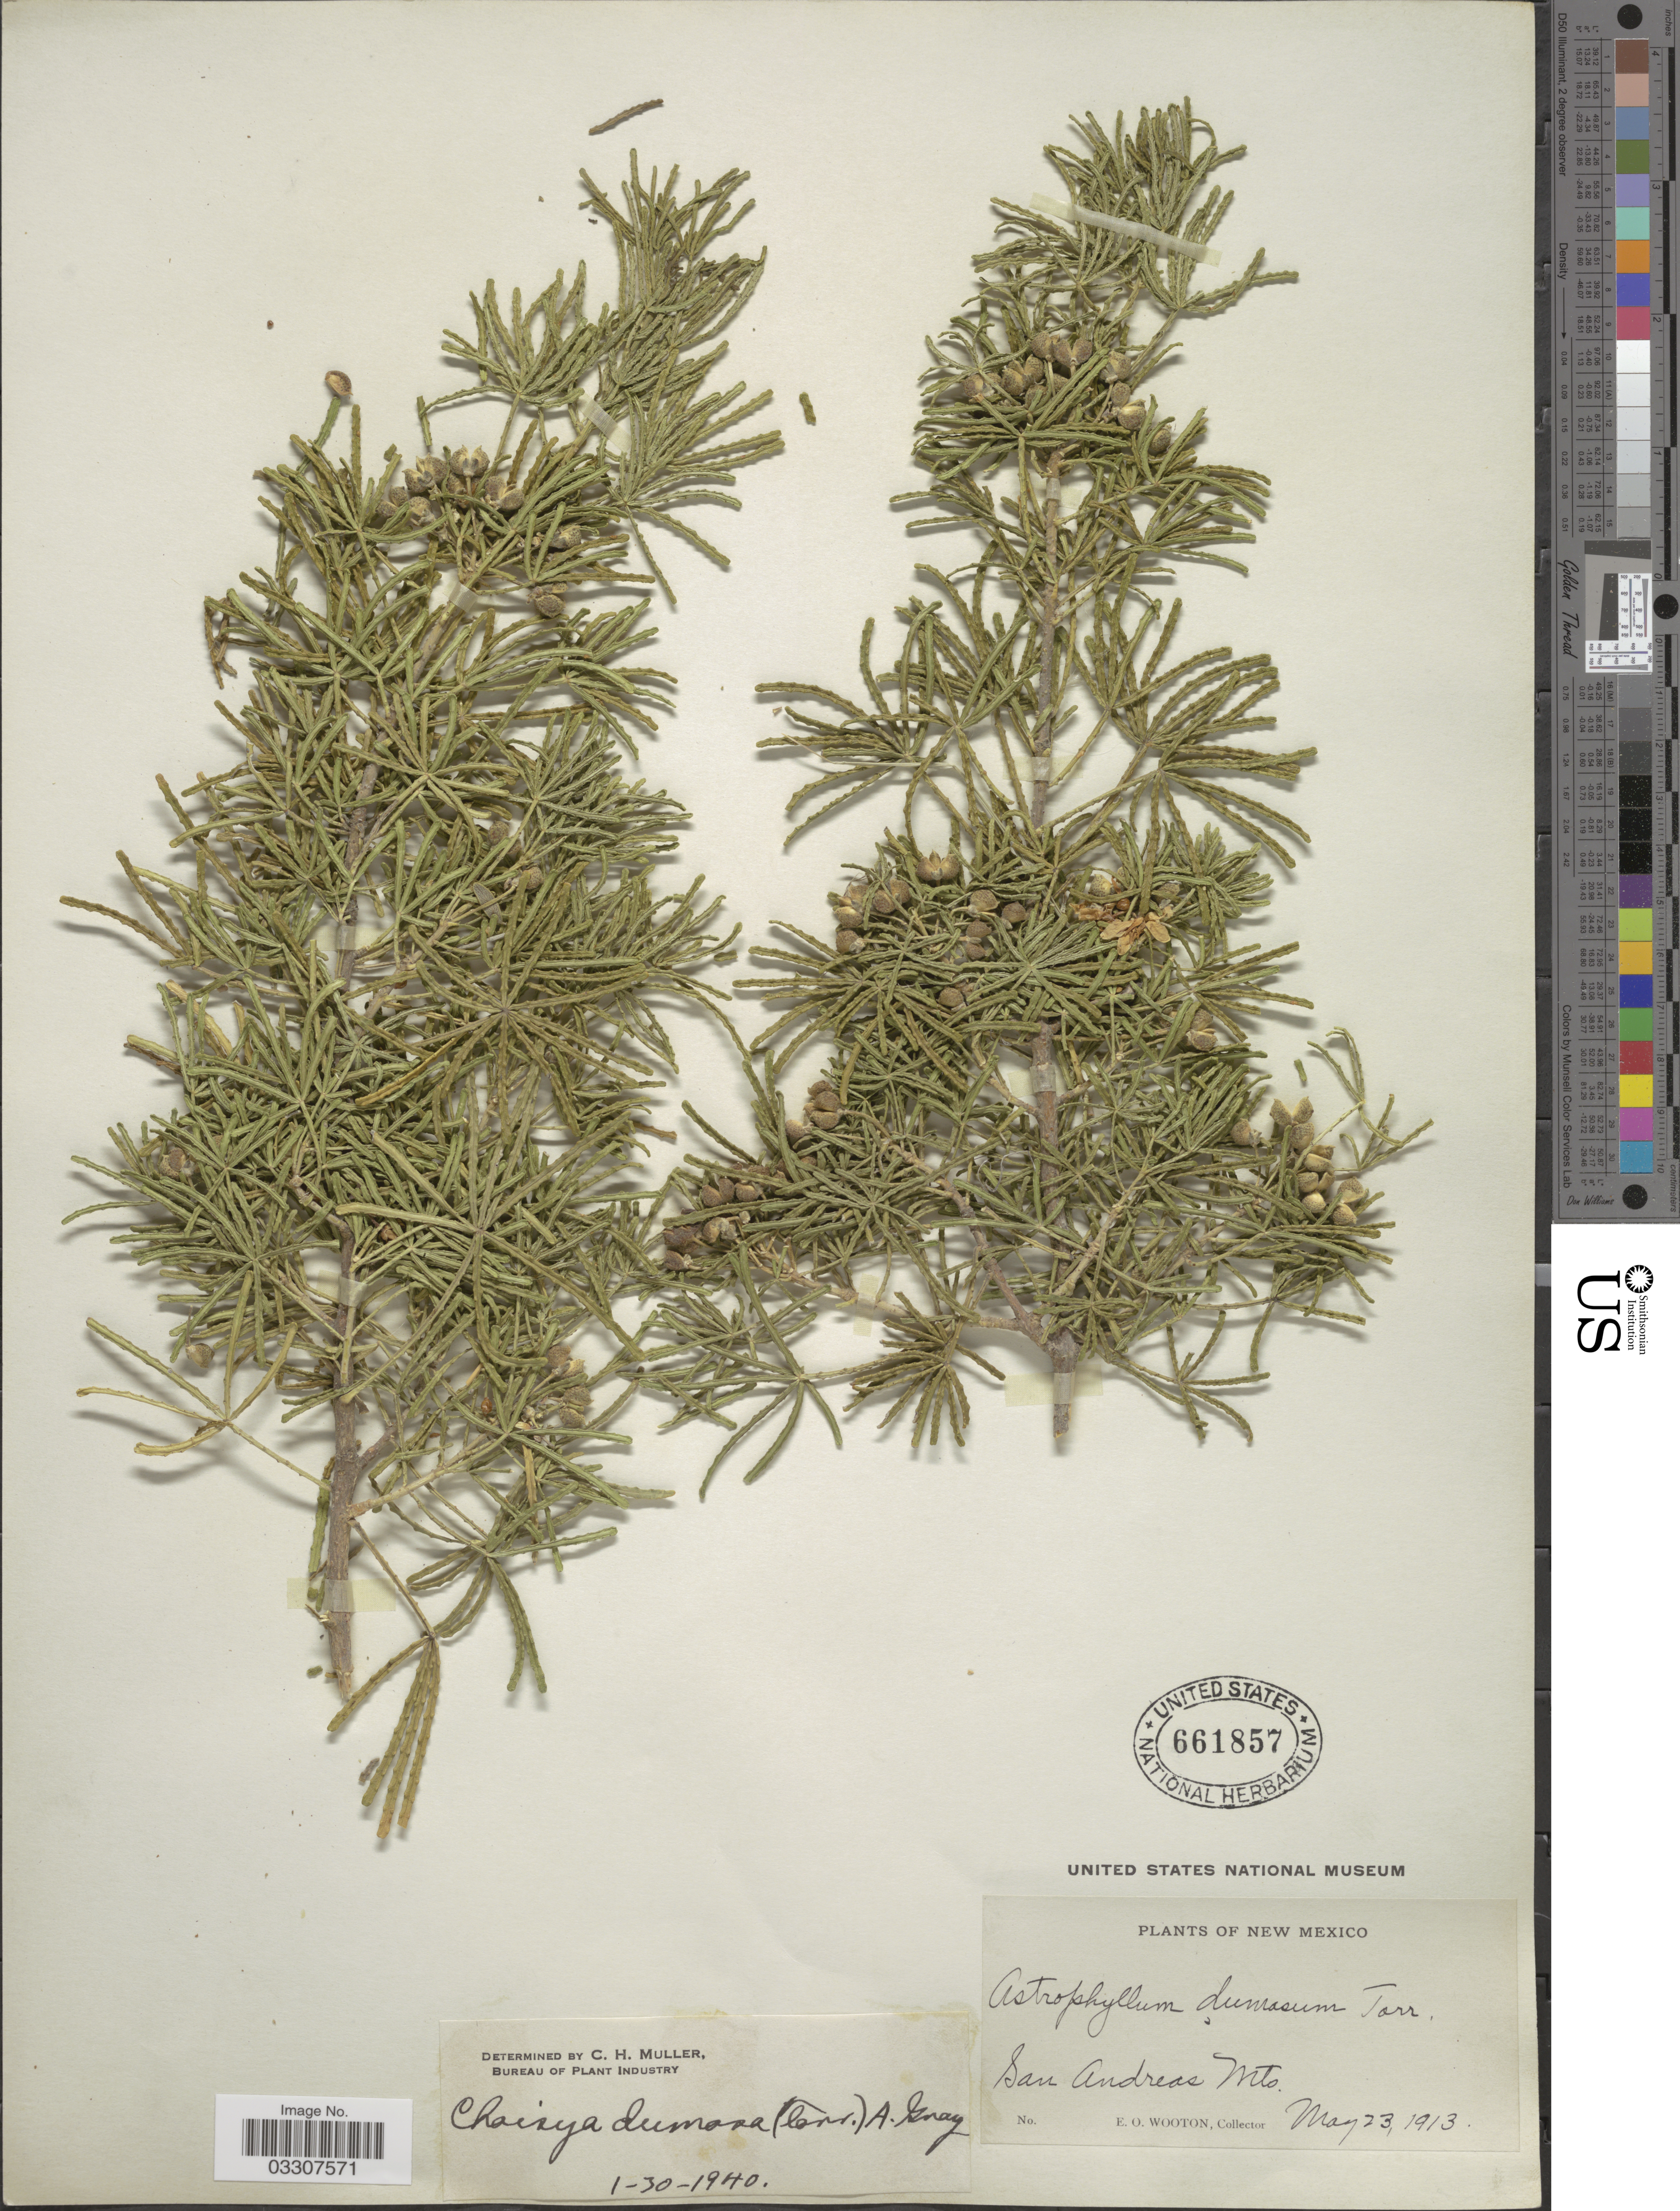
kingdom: Plantae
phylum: Tracheophyta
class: Magnoliopsida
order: Sapindales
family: Rutaceae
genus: Choisya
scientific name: Choisya dumosa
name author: A. Gray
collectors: E. O. Wooton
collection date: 1913-05-23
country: United States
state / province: New Mexico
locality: San Andreas Mts.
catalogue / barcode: US 661857